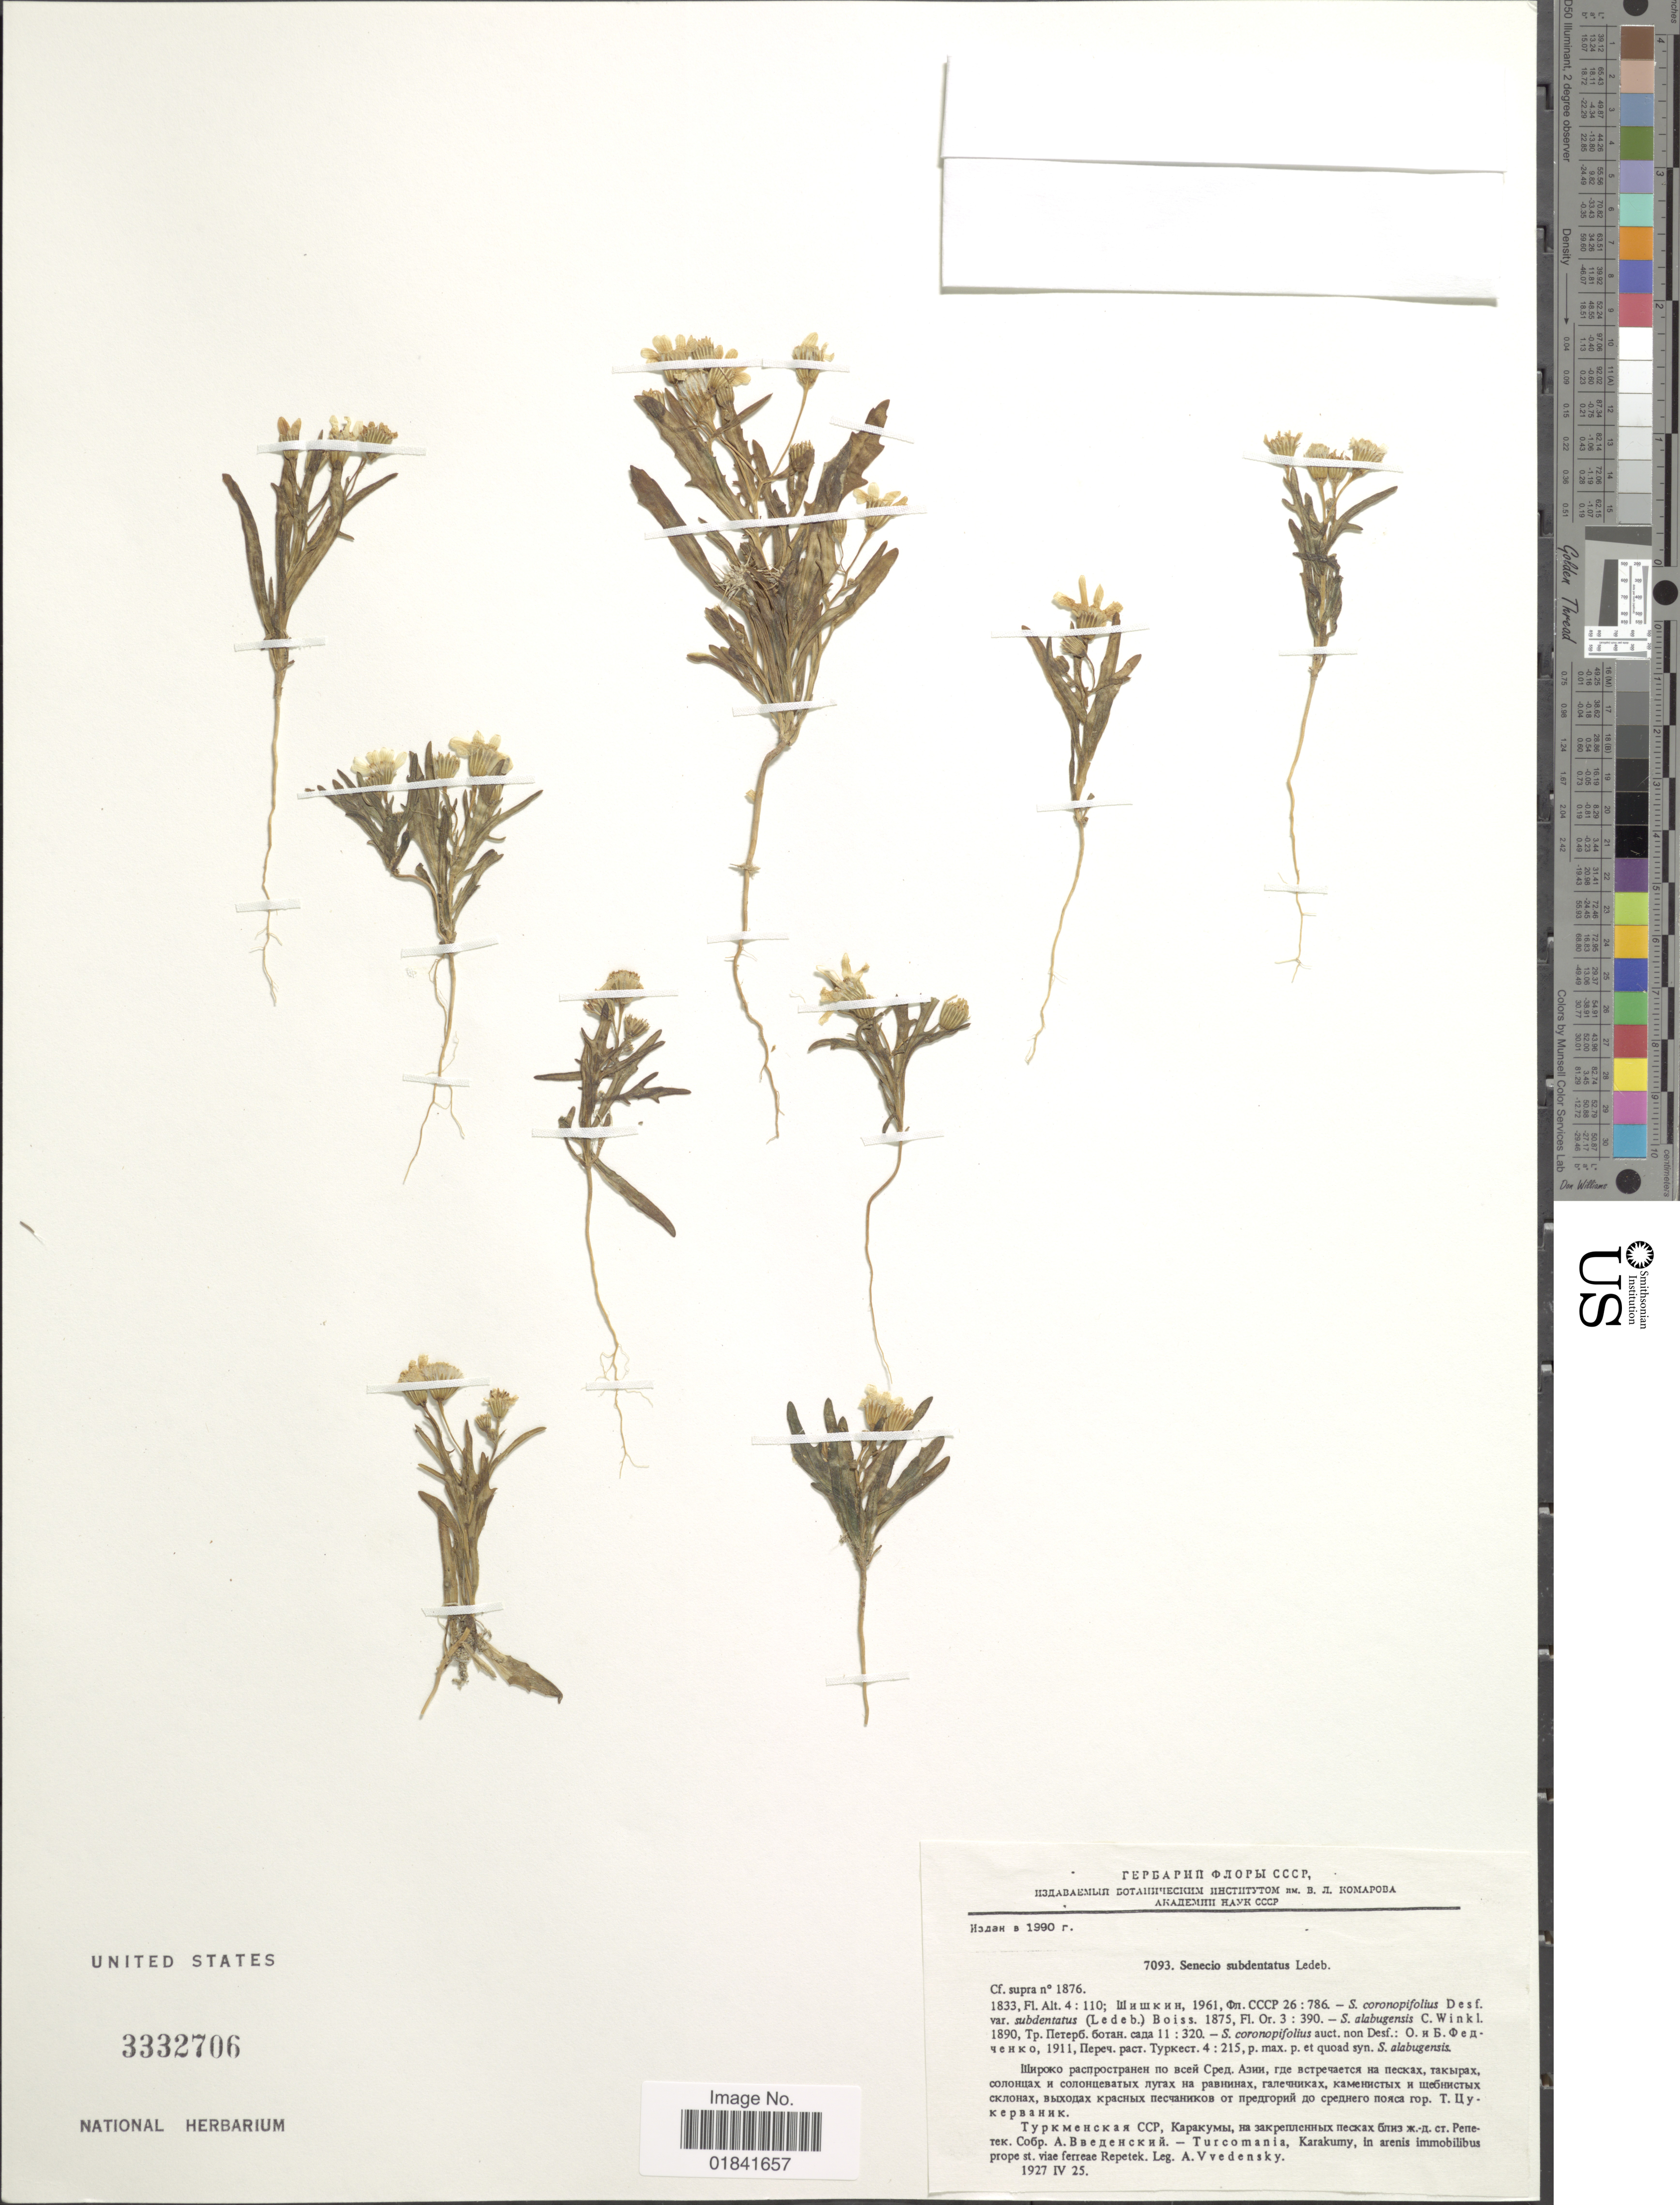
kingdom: Plantae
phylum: Tracheophyta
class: Magnoliopsida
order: Asterales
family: Asteraceae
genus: Senecio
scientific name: Senecio subdentatus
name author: (Bunge) Turcz.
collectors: A. Vvedensky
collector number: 7093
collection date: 1927-04-25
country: Turkmenistan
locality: Turcomania, Karakumy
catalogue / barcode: US 3332706